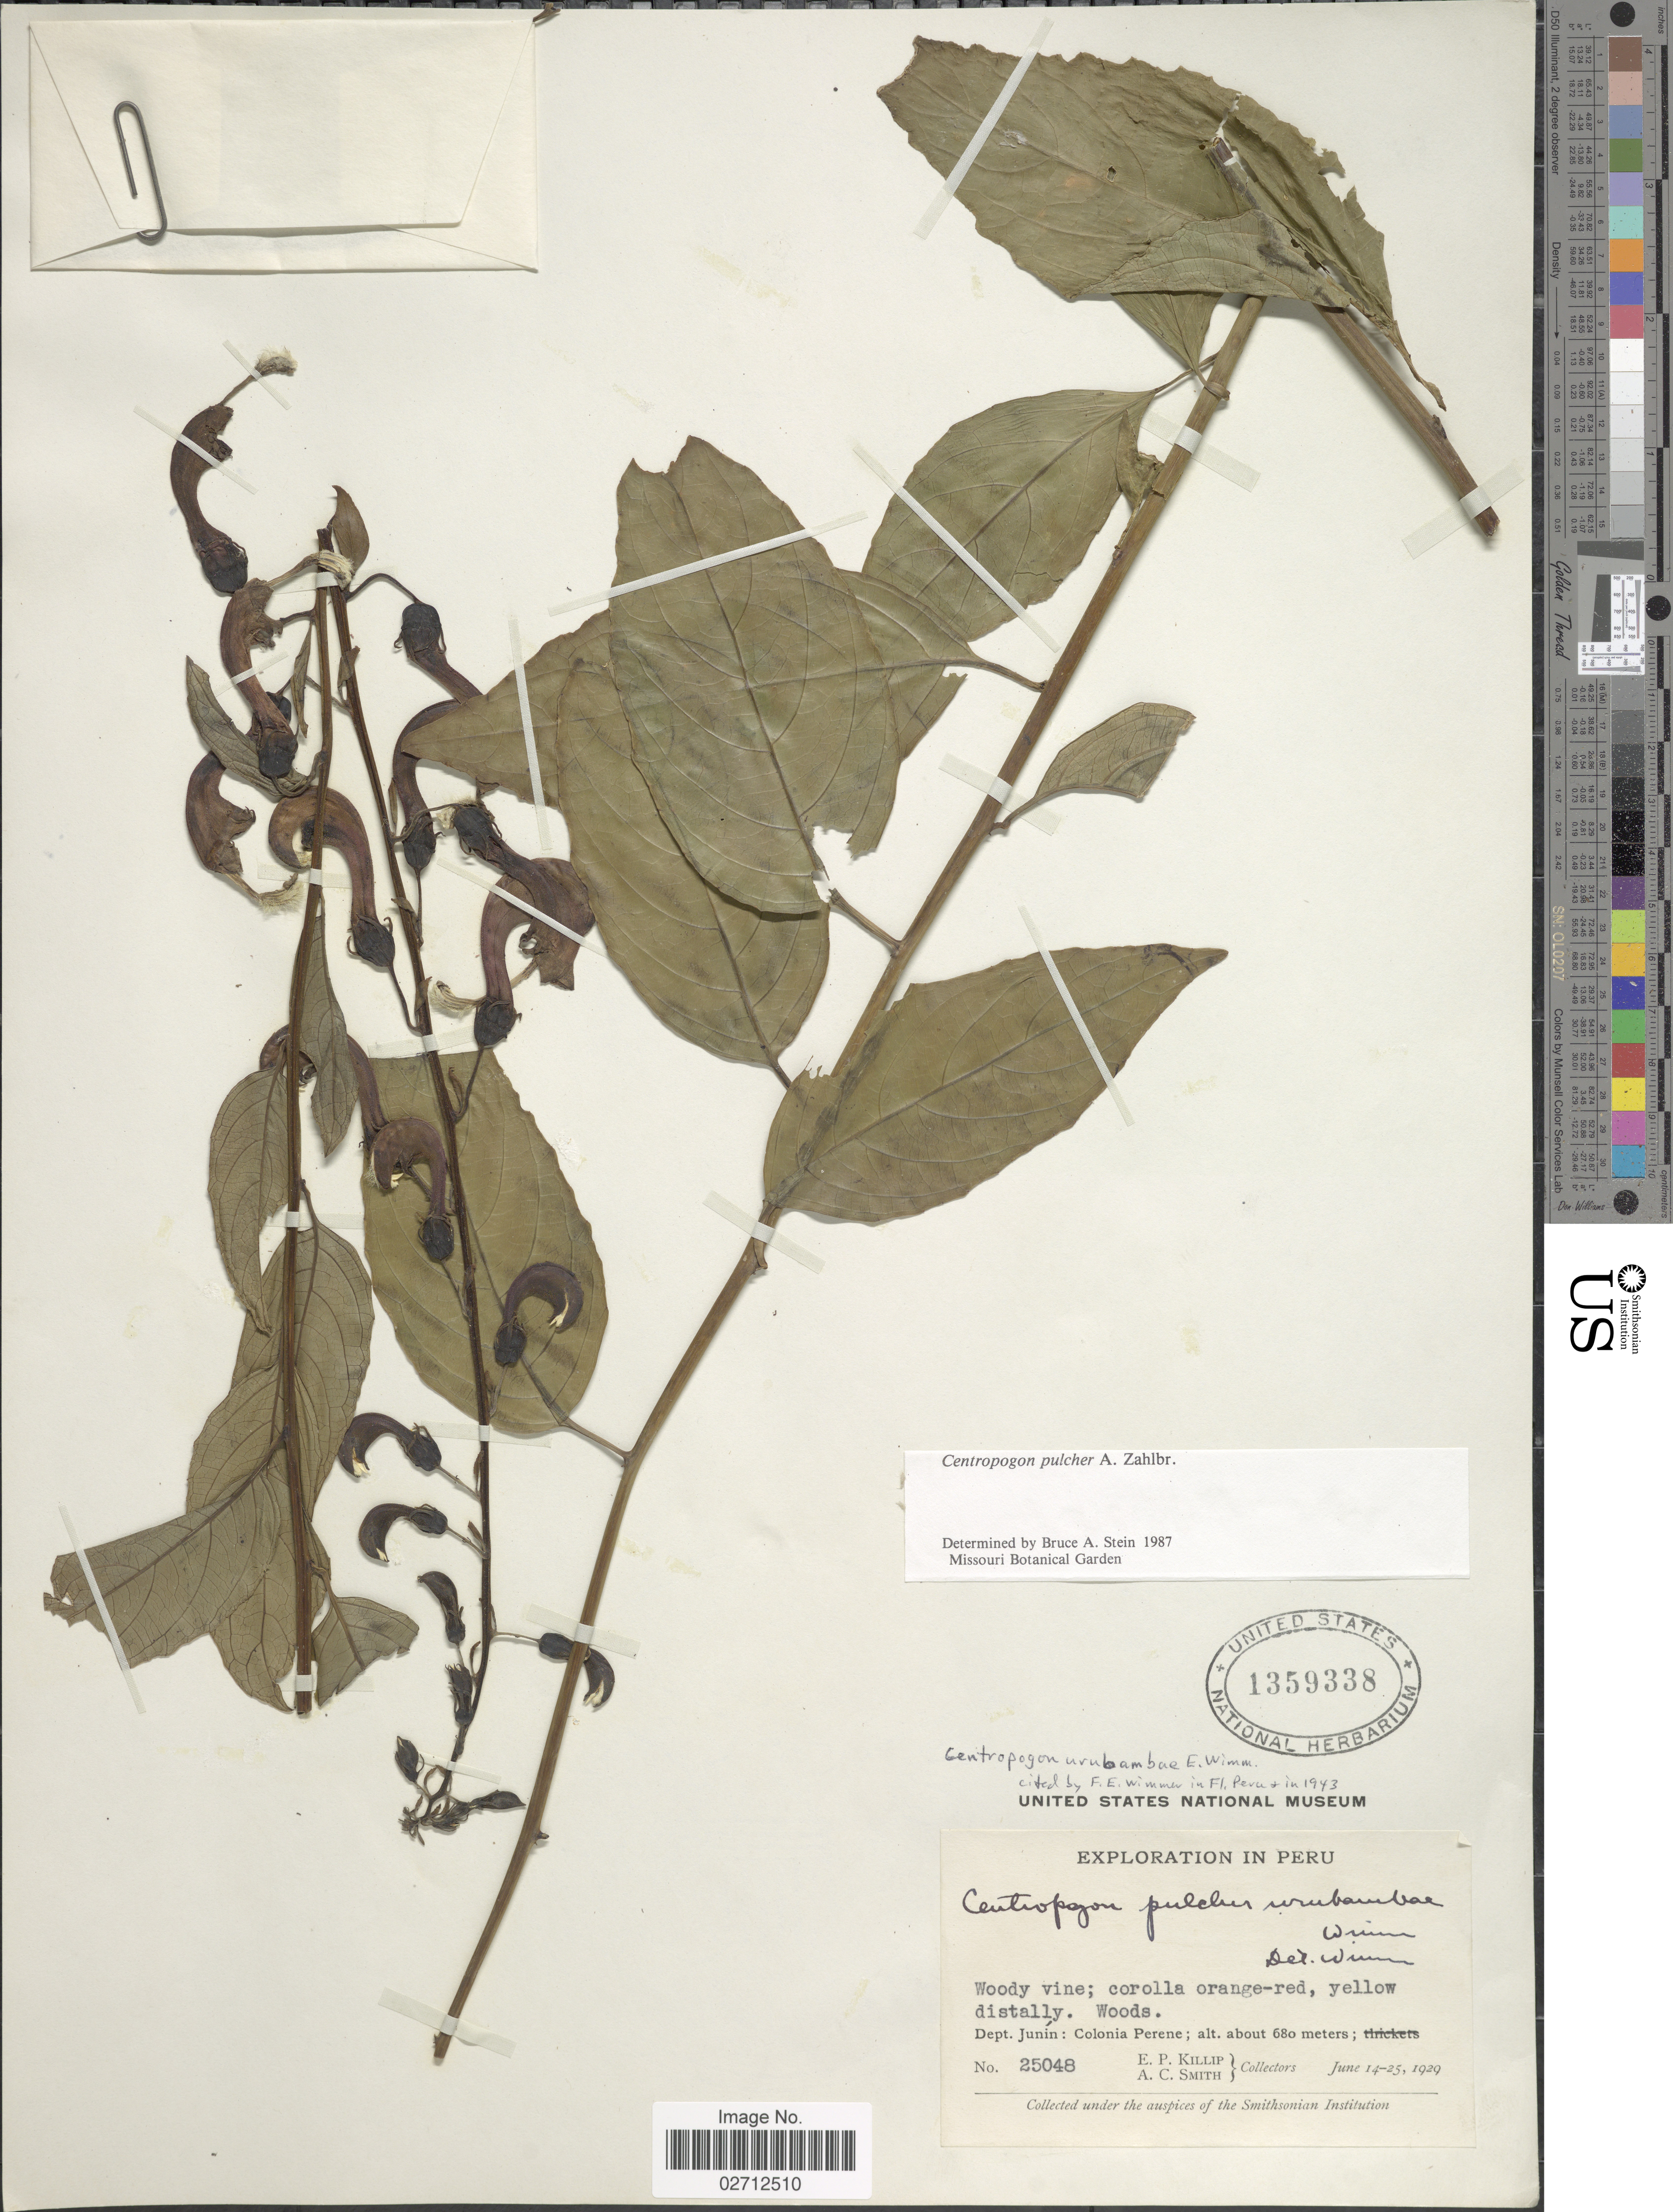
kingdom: Plantae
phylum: Tracheophyta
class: Magnoliopsida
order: Asterales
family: Campanulaceae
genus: Centropogon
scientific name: Centropogon pulcher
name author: Zahlbr.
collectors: E. P. Killip & A. C. Smith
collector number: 25048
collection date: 1929-06-14/1929-06-25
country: Peru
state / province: Junín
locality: Woods. Dept. Junín: Colonia Perene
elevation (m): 680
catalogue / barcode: US 1359338